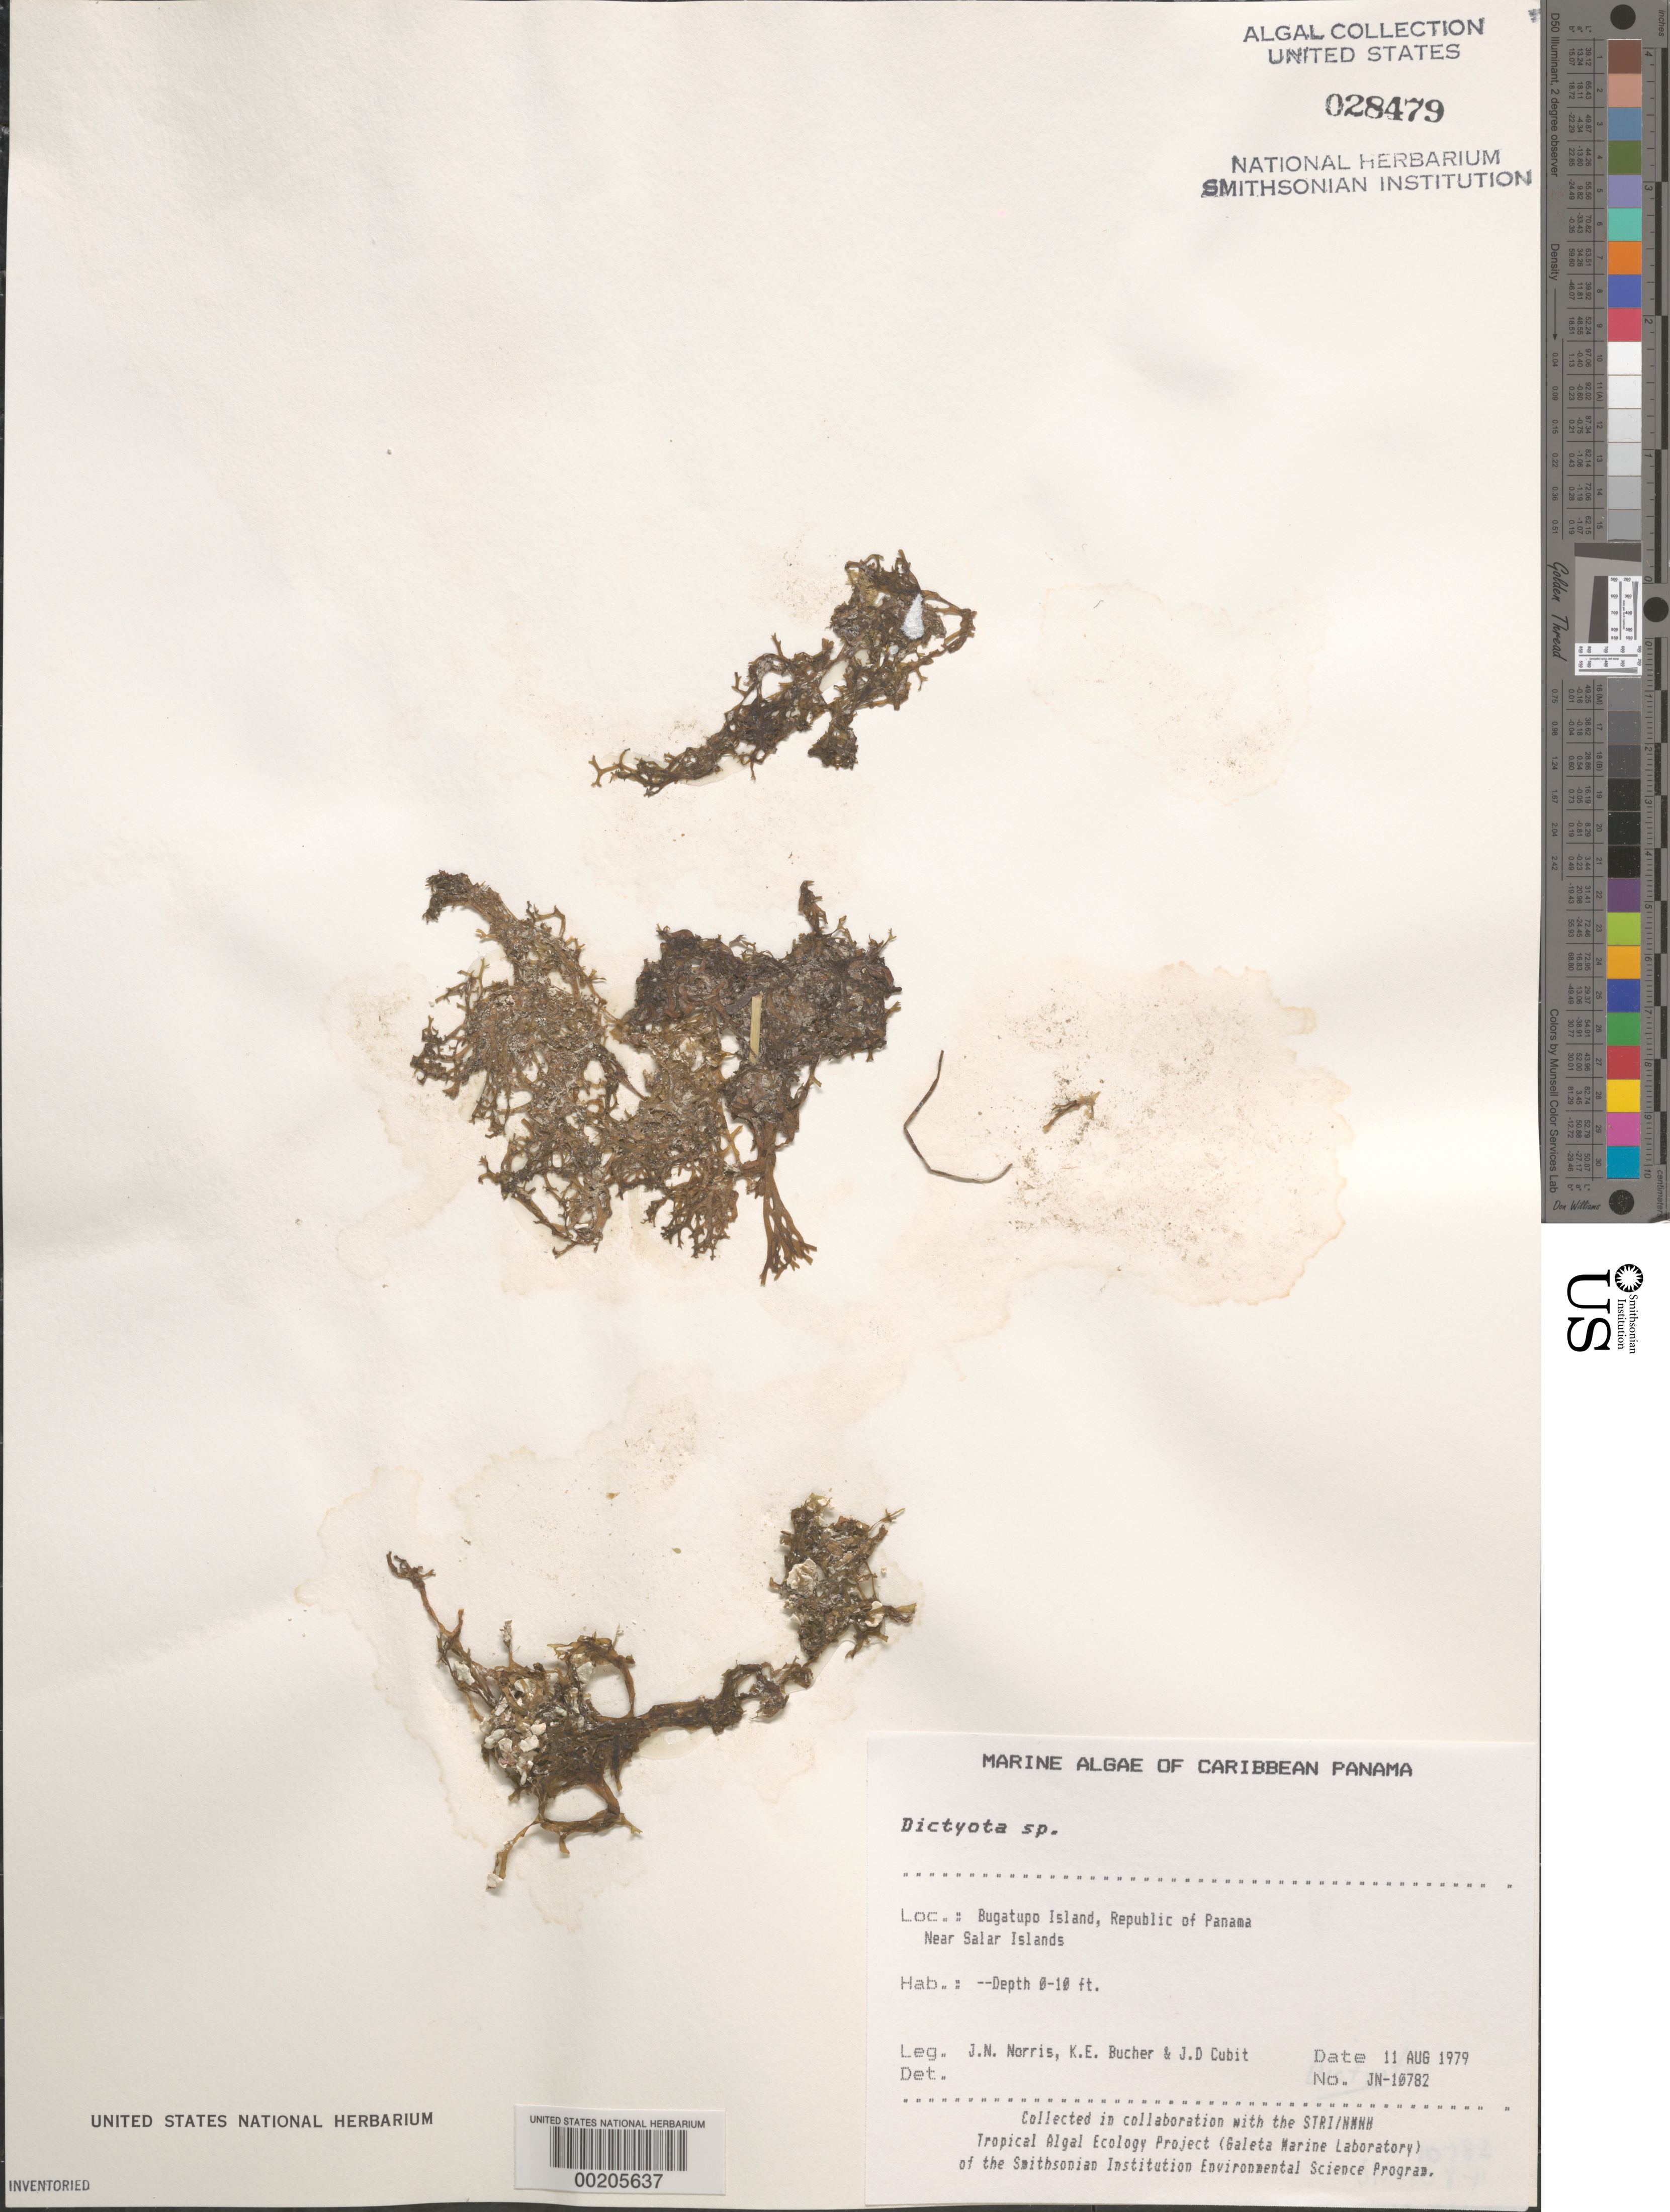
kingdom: Chromista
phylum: Ochrophyta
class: Phaeophyceae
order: Dictyotales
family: Dictyotaceae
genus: Dictyota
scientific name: Dictyota sp.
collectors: J. N. Norris, K. E. Bucher & J. Cubit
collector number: JN-10782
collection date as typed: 11 Aug 1979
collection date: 1979-08-11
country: Panama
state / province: Kuna Yala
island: Bugatupo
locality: Near Salar Islands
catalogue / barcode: US 28479